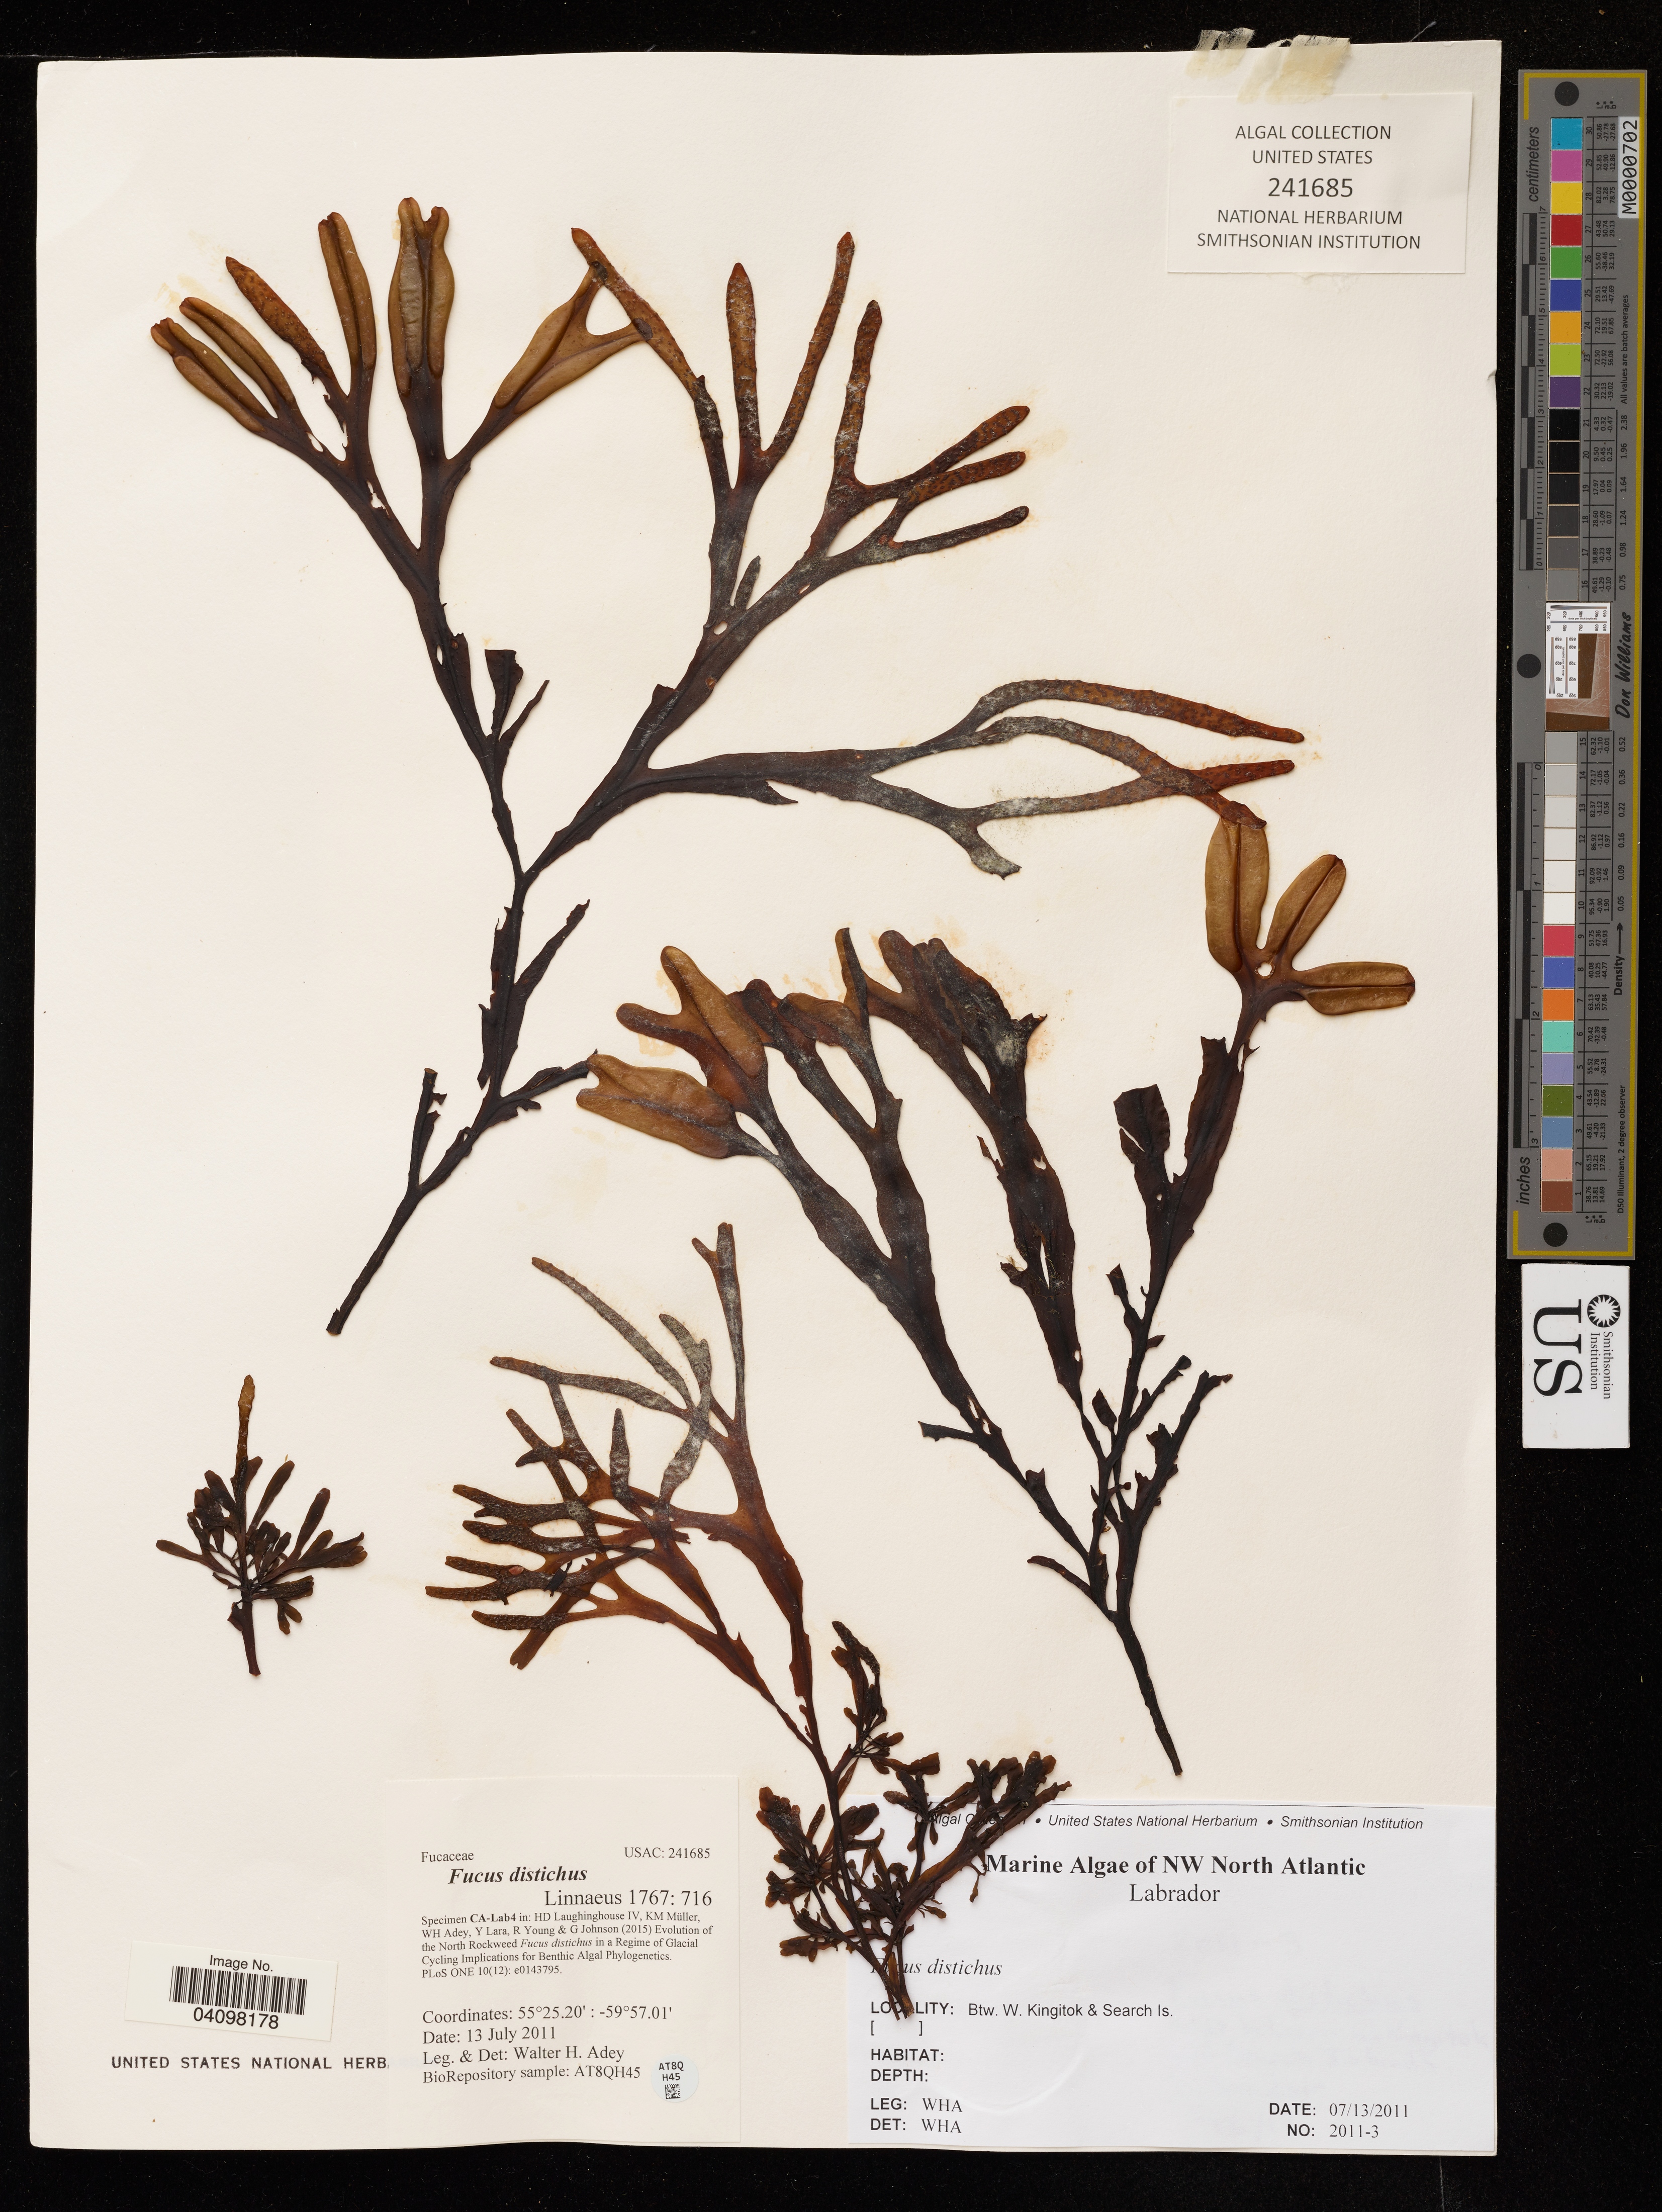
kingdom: Chromista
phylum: Ochrophyta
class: Phaeophyceae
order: Fucales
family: Fucaceae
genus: Fucus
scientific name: Fucus distichus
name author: L.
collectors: W. H. Adey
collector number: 2011-3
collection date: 2011-07-13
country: Canada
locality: NW North Atlantic. Labrador. Btw. W. Kingitok & Search Is.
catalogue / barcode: US 241685